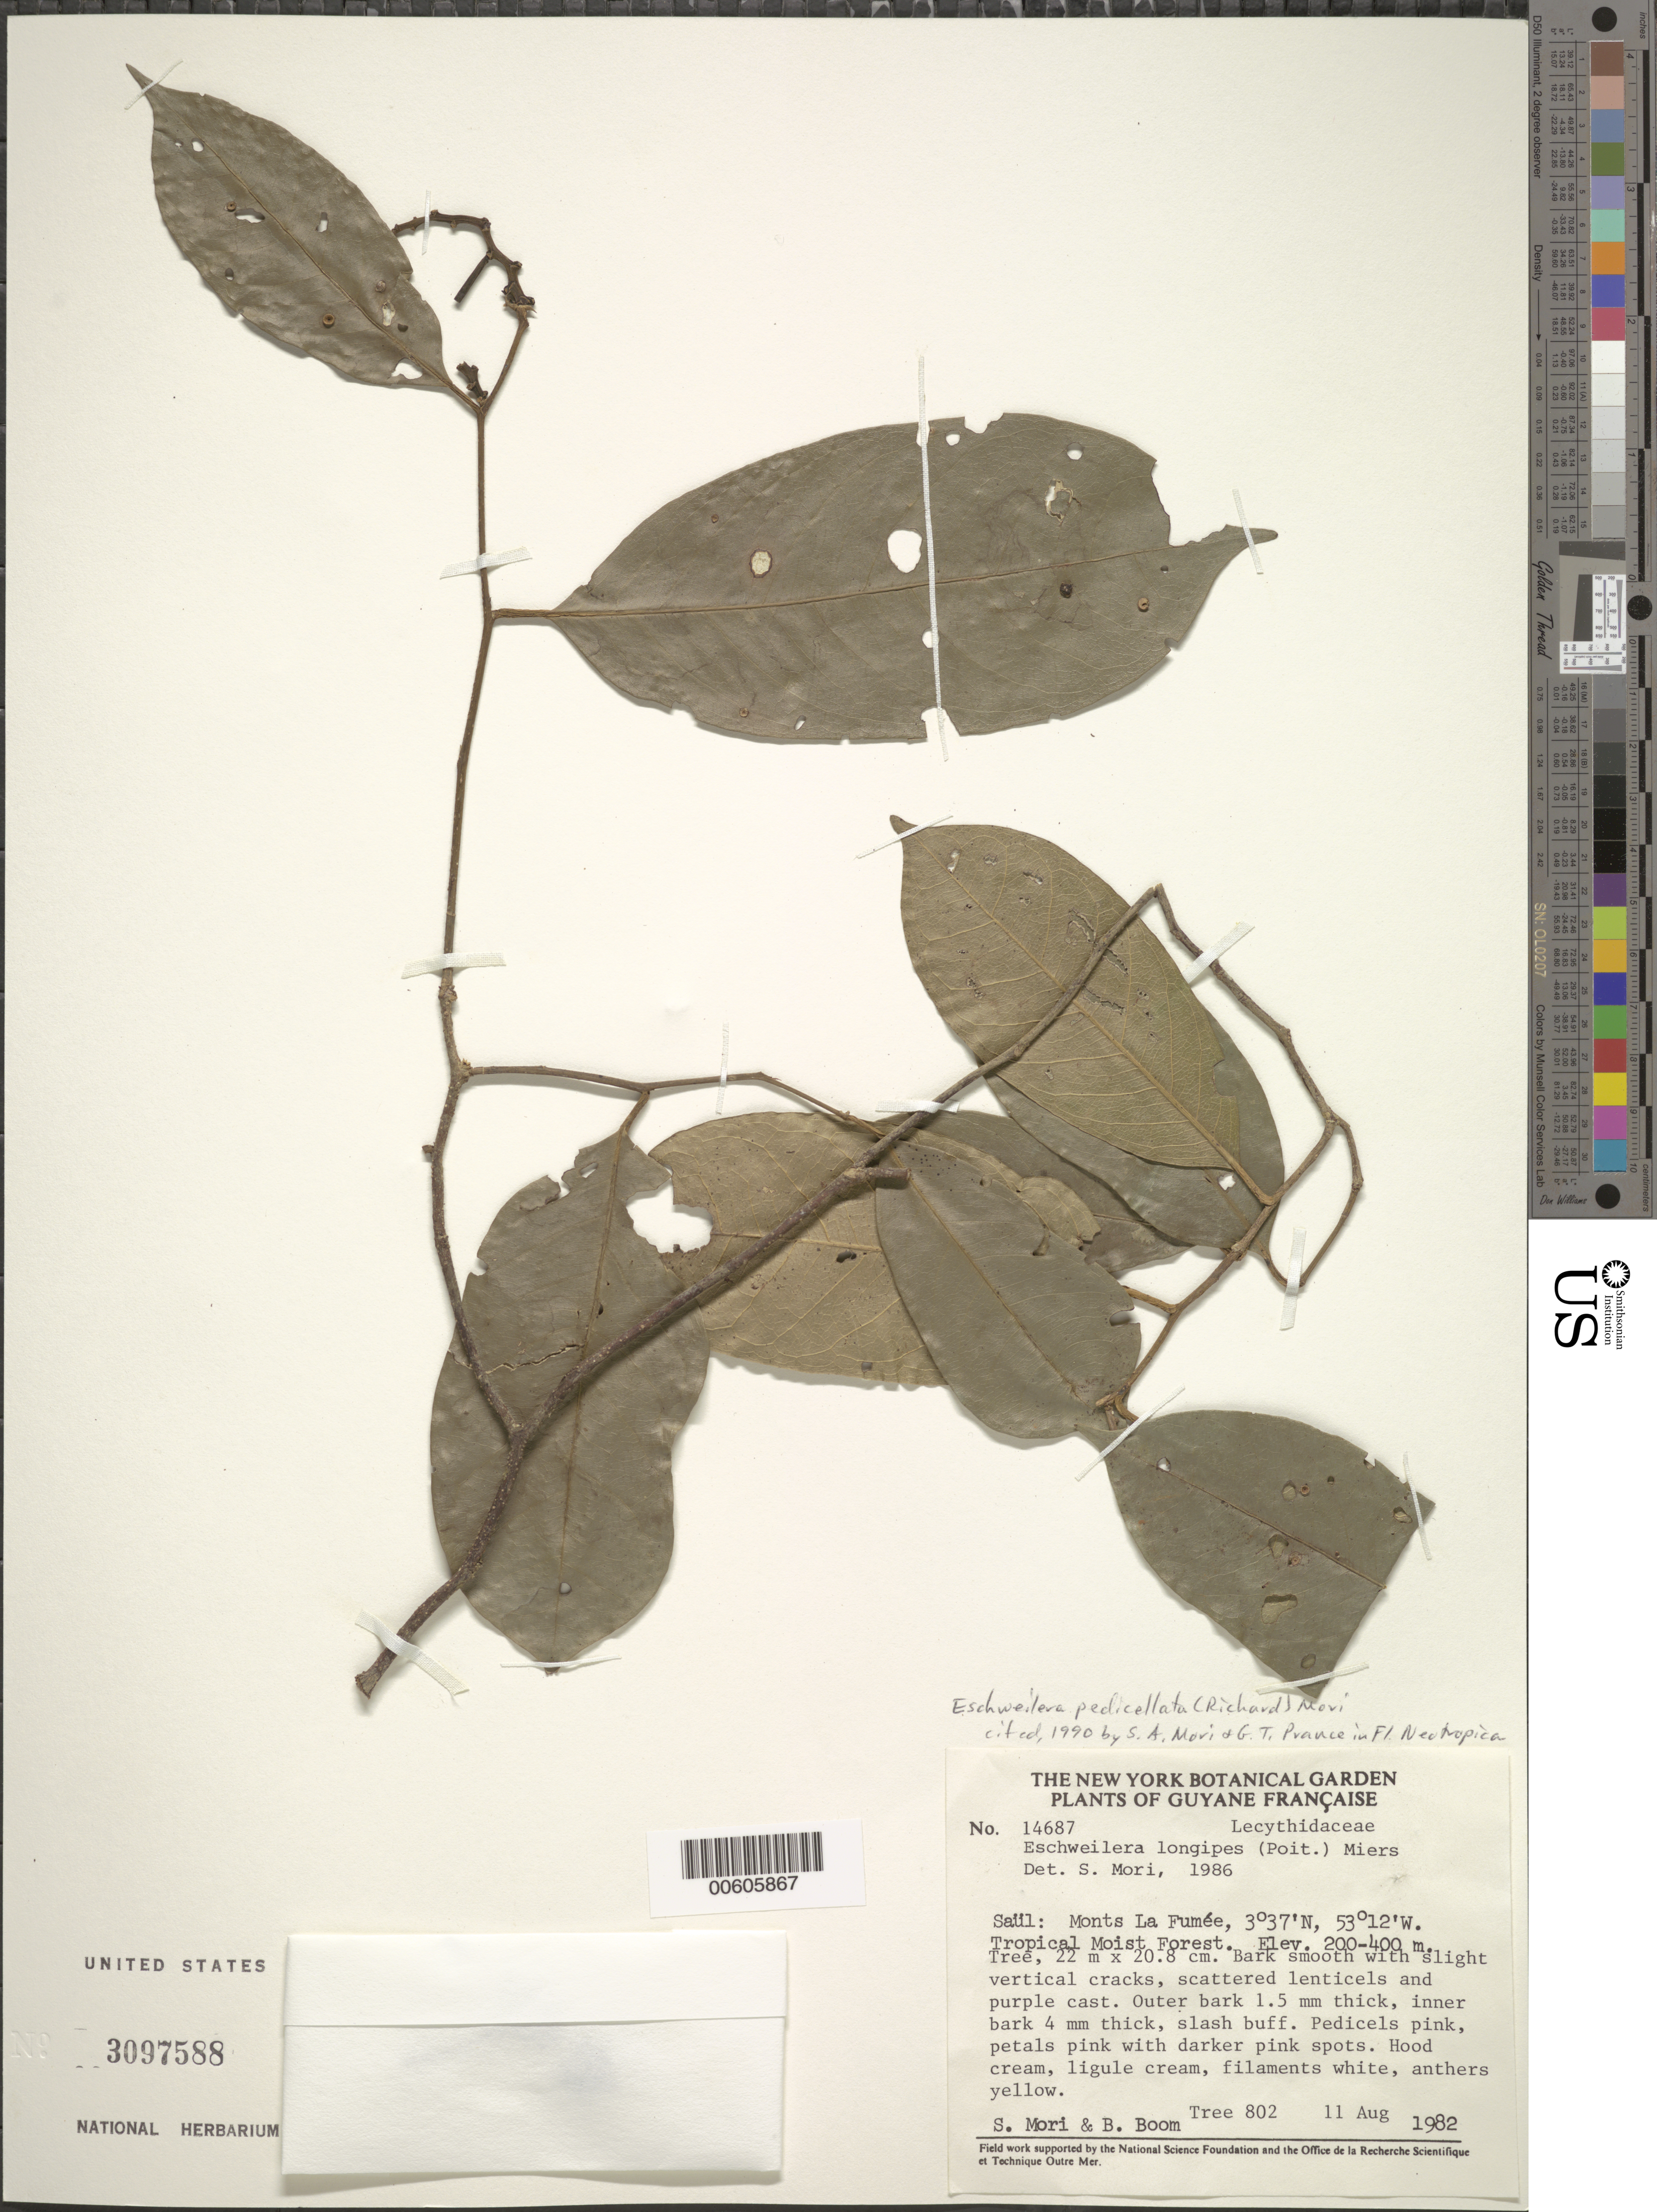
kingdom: Plantae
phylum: Tracheophyta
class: Magnoliopsida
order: Ericales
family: Lecythidaceae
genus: Eschweilera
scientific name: Eschweilera pedicellata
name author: (Rich.) S.A. Mori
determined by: Mori, Scott A.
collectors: S. Mori & B. M. Boom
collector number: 14687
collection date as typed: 11-Aug-82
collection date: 1982-08-11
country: French Guiana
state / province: Saint-Laurent-du-Maroni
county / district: Saül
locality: Saül, Monts La Fumée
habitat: Tropical moist forest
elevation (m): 200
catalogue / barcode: US 3097588